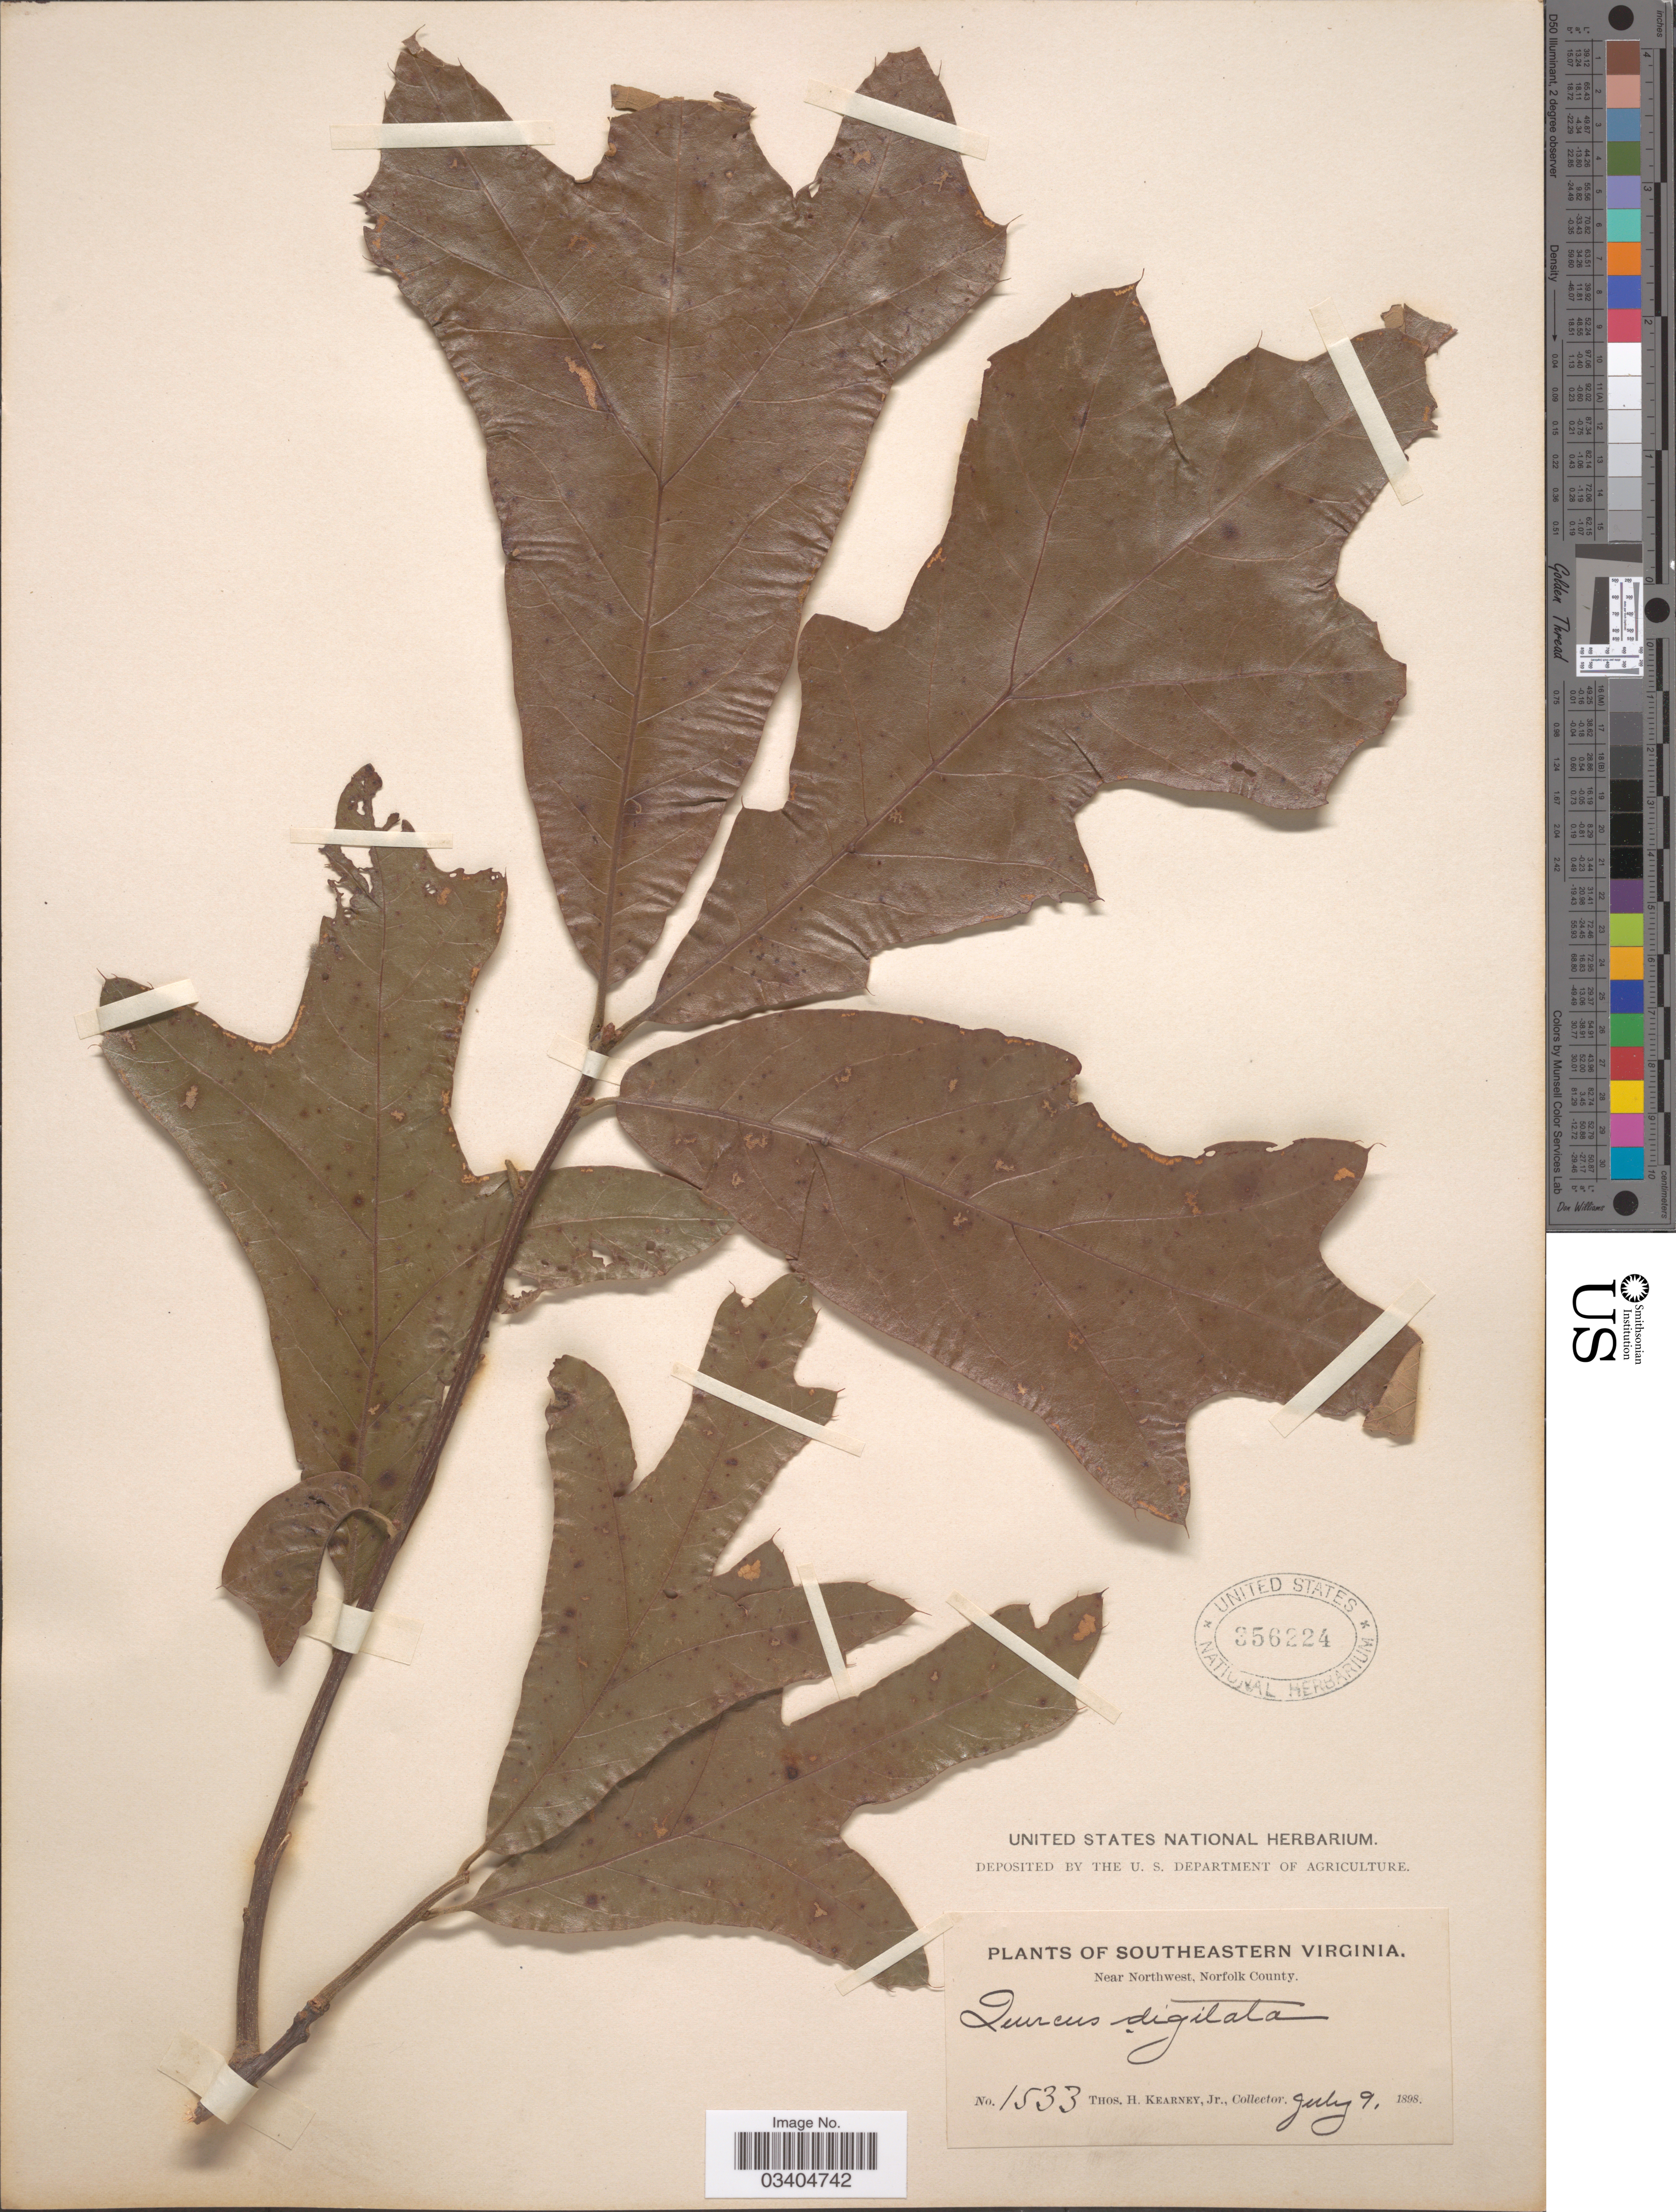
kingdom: Plantae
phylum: Tracheophyta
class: Magnoliopsida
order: Fagales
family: Fagaceae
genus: Quercus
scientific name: Quercus falcata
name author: Michx.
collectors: T. H. Kearney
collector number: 1533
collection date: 1898-07-09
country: United States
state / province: Virginia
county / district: City of Chesapeake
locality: Southeastern Virginia. Near Northwest, Norfolk County.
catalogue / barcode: US 356224